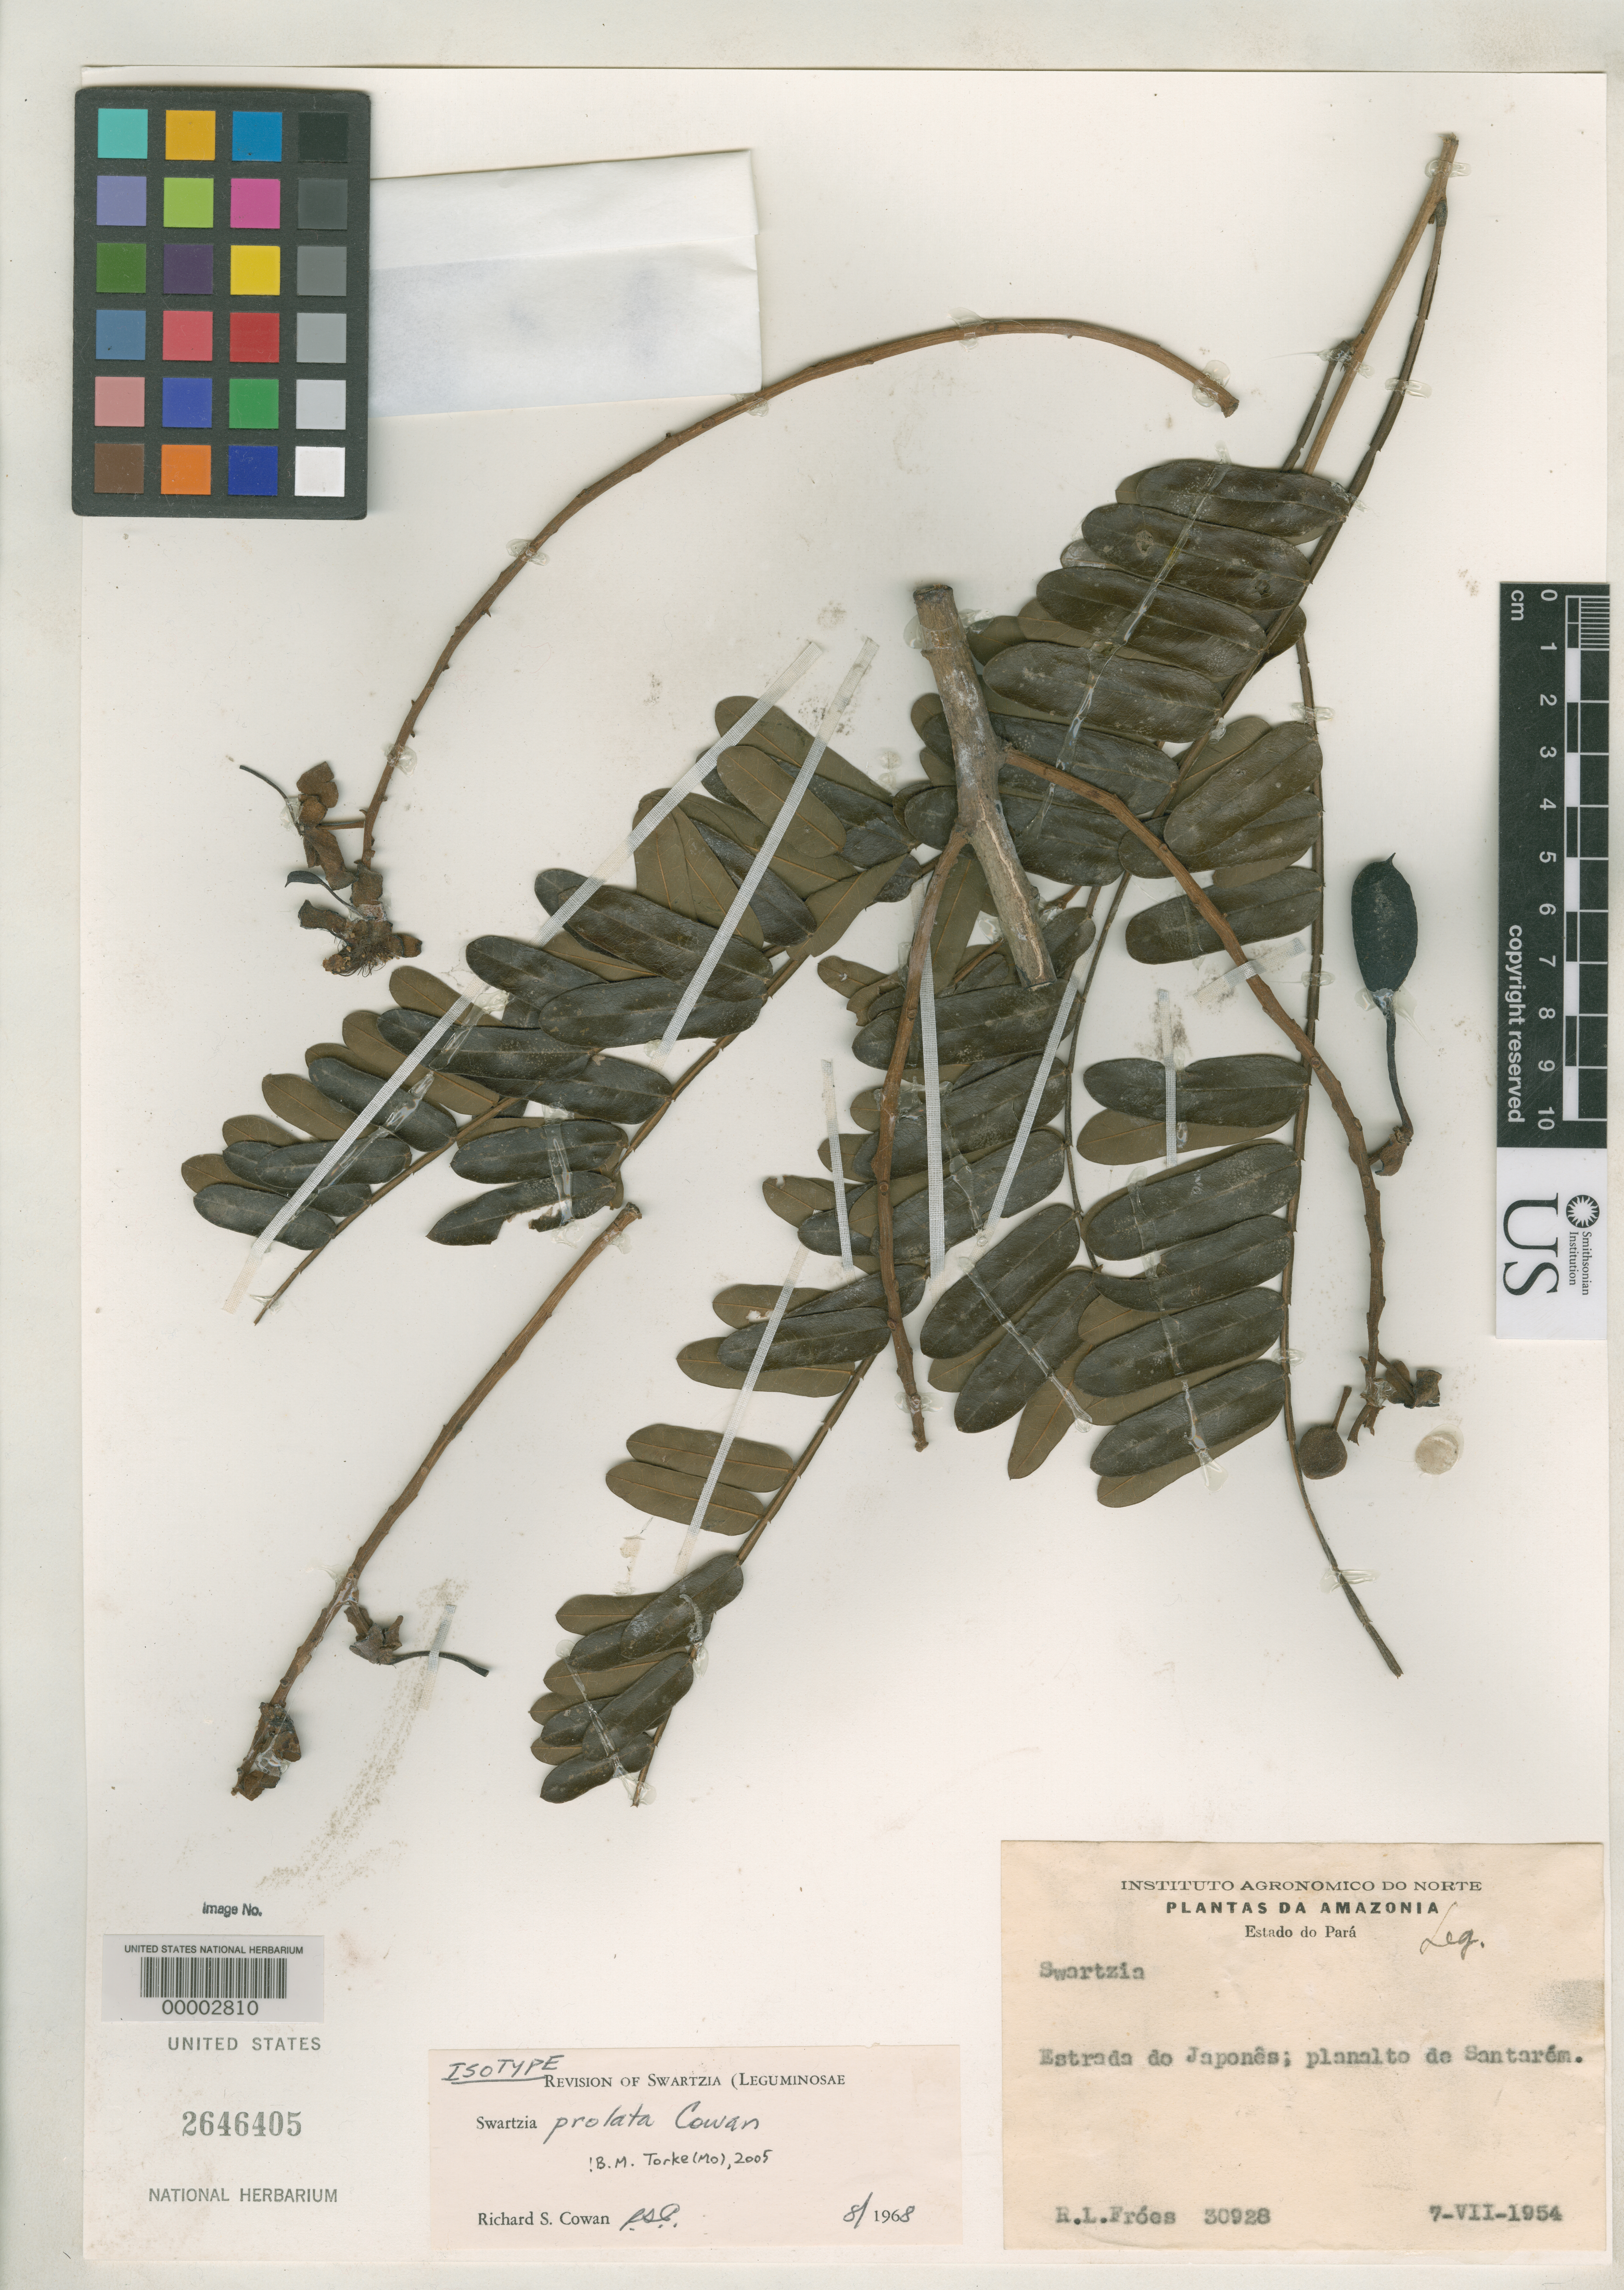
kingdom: Plantae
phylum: Tracheophyta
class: Magnoliopsida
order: Fabales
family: Fabaceae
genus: Swartzia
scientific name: Swartzia prolata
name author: R.S. Cowan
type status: Isotype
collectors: R. L. Fróes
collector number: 30928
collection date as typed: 07 Jul 1954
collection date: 1954-07-07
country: Brazil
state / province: Pará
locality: Estrada do Sapones, Planalto de Santarem.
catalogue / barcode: US 2646405